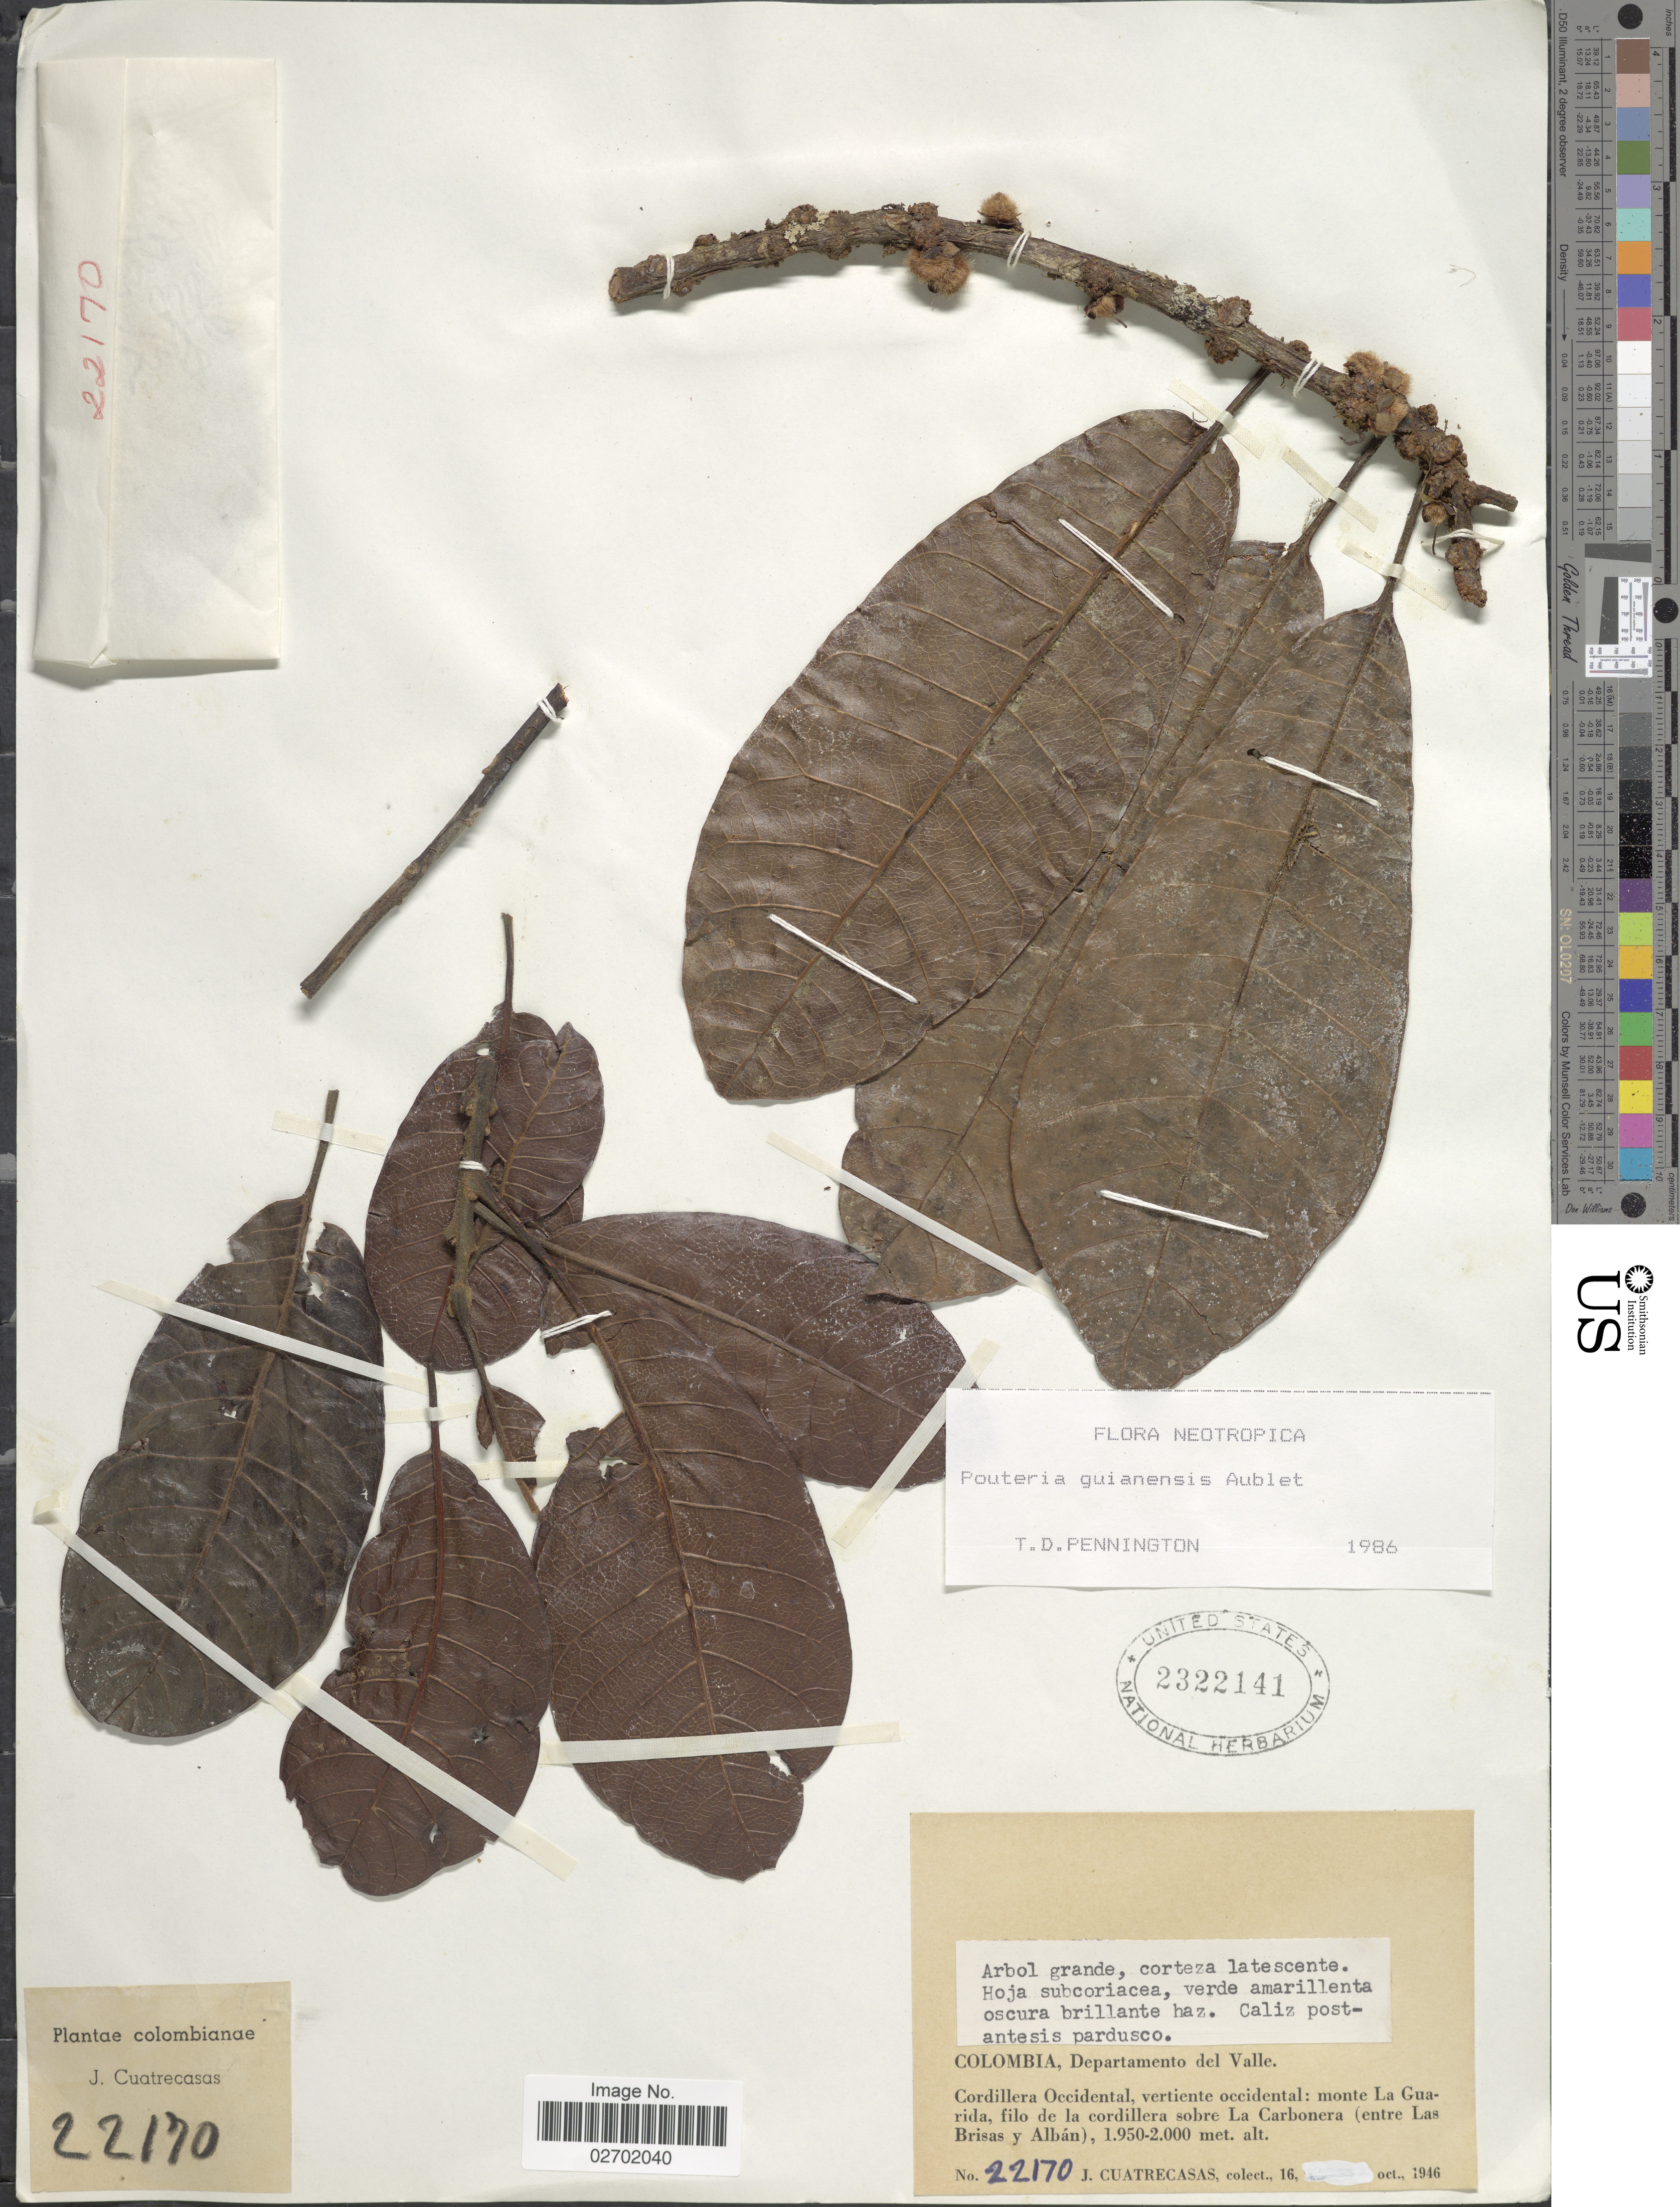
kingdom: Plantae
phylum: Tracheophyta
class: Magnoliopsida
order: Ericales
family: Sapotaceae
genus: Pouteria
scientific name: Pouteria guianensis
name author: Aubl.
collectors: J. Cuatrecasas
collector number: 22170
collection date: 1946-10-16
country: Colombia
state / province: Valle del Cauca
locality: Departamento del Valle, Cordillera Occidental, vertiente occidental: monte La Guarida, filo de la cordillera sobre La Carbonera (entre Las Brisas y Albán)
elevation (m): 1950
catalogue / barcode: US 2322141